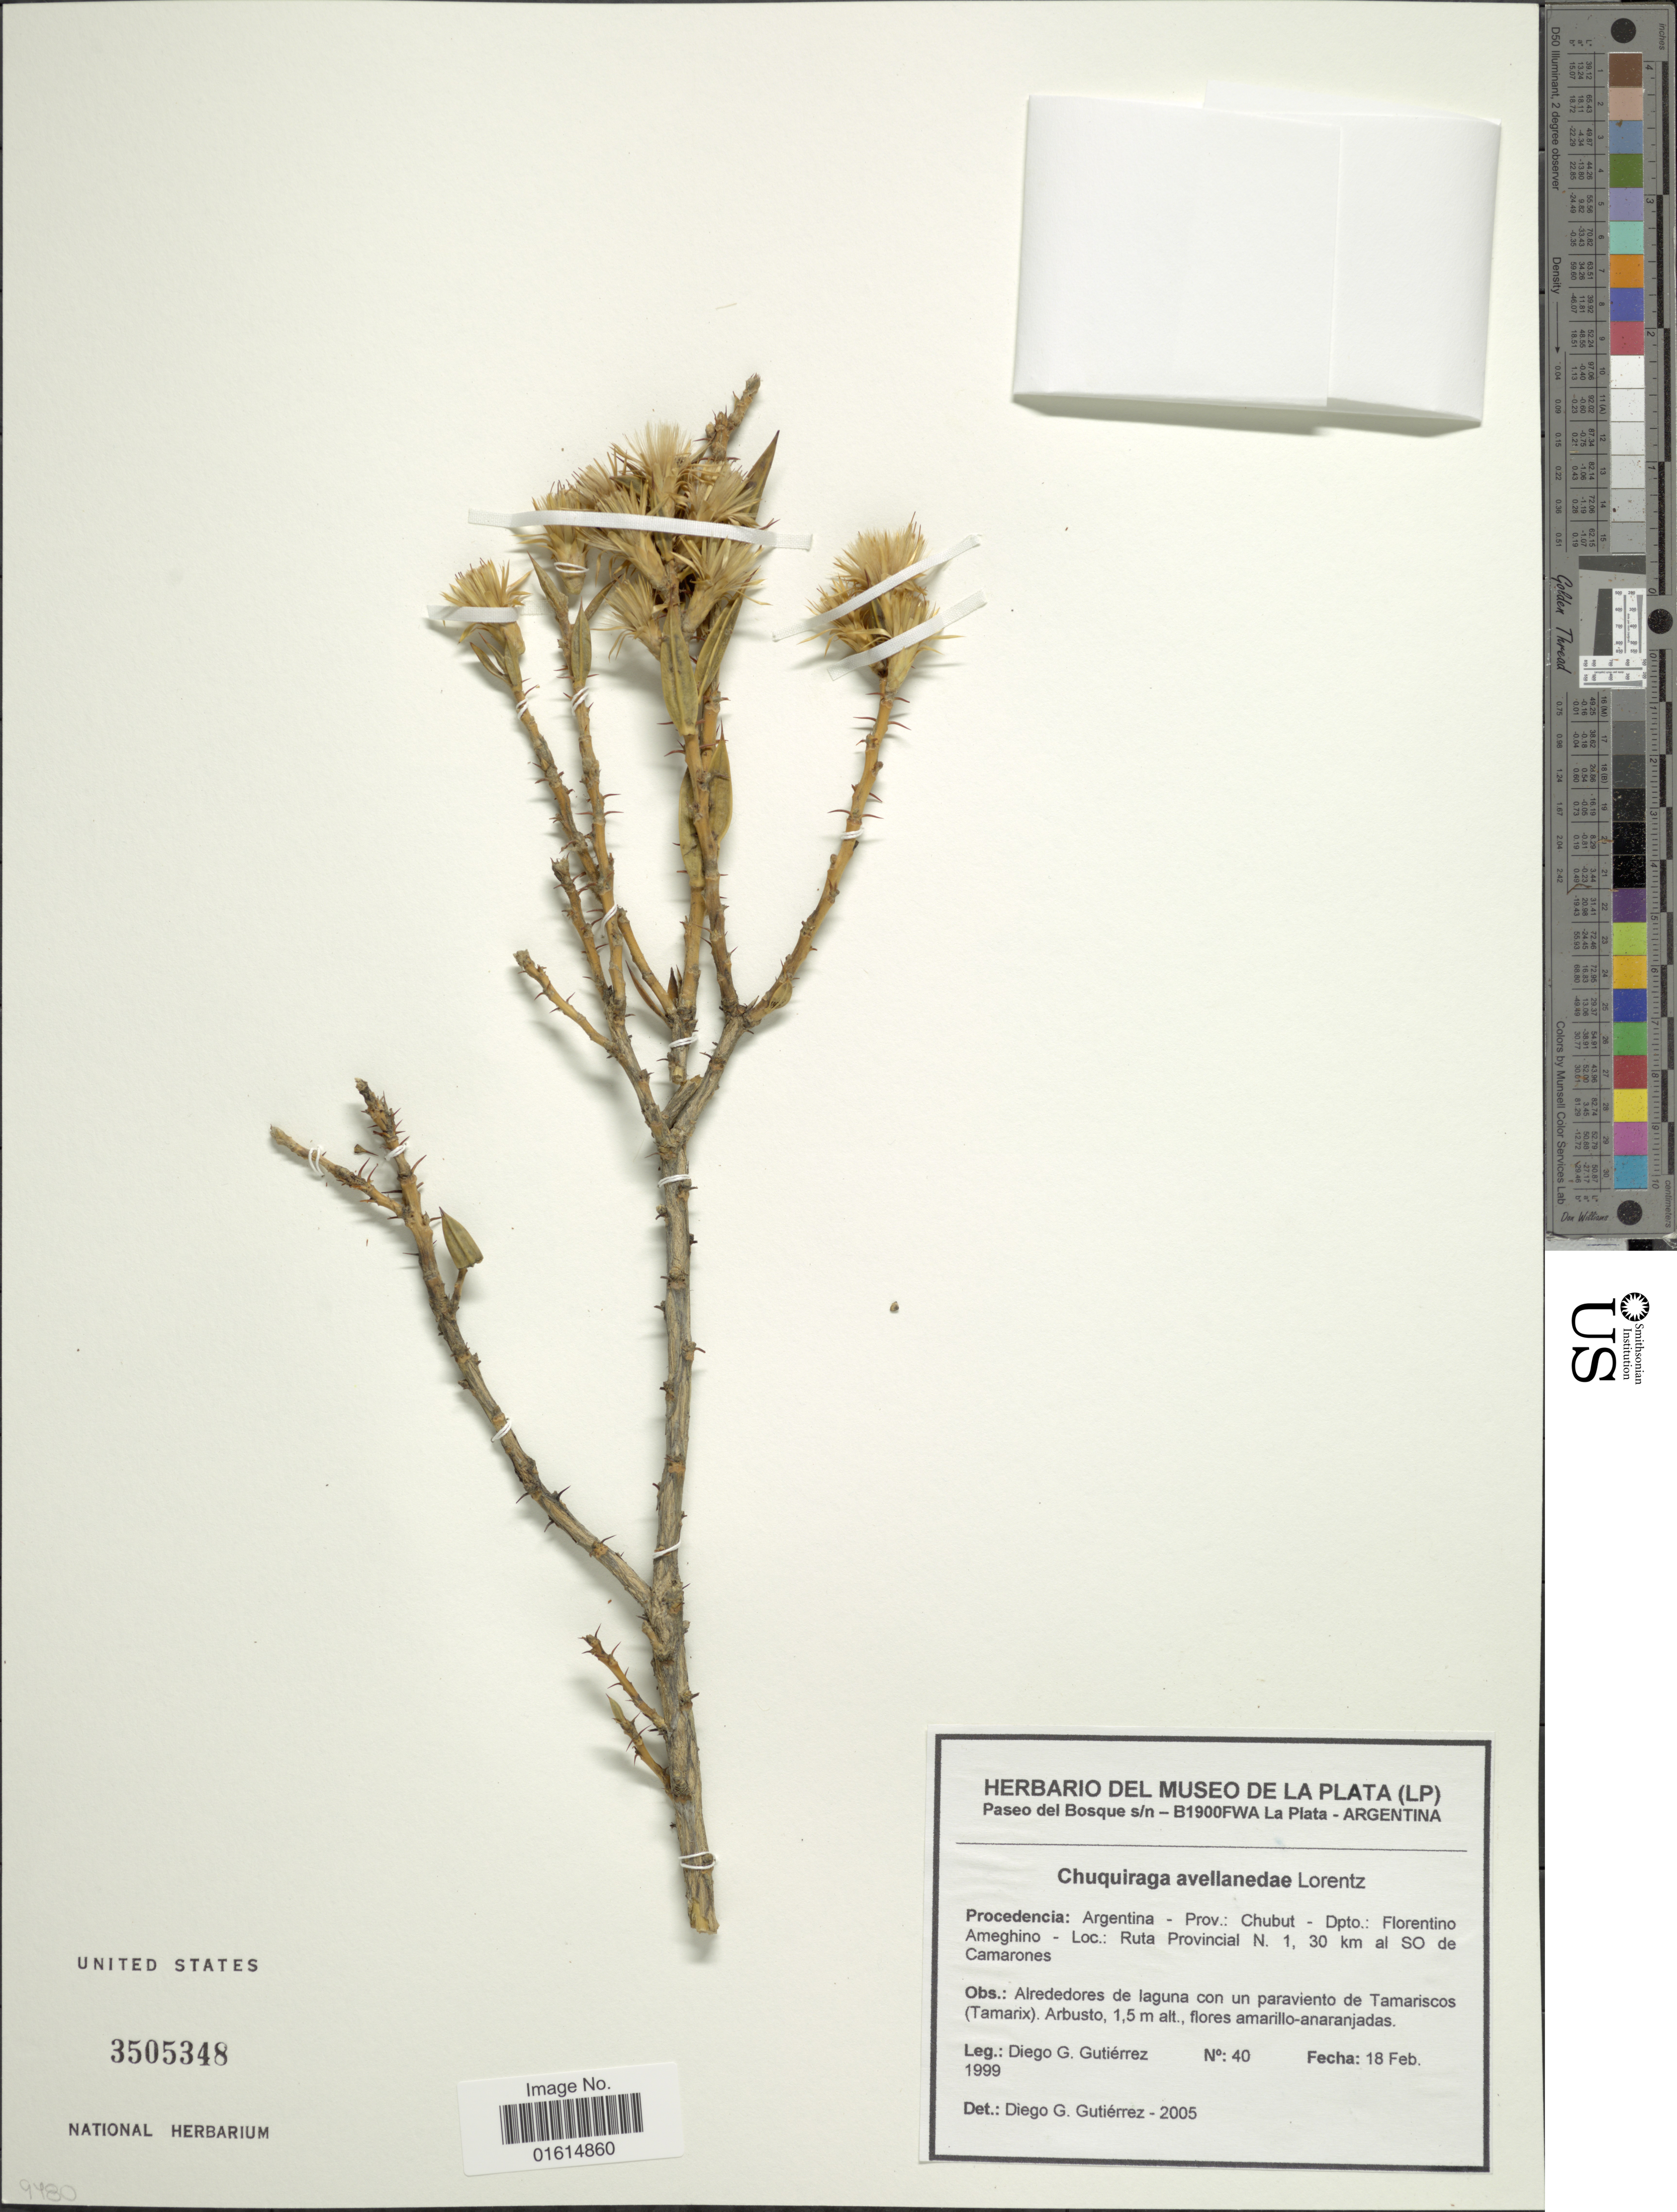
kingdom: Plantae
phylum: Tracheophyta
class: Magnoliopsida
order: Asterales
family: Asteraceae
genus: Chuquiraga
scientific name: Chuquiraga avellanedae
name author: Lorentz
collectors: D. G. Gutiérrez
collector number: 40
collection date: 1999-02-18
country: Argentina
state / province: Chubut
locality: Procedencia Argentina, Prov. Chubut, Dpto. Florentino Ameghino, Ruta Provincial N1, 30 km al SO de Camarones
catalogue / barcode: US 3505348